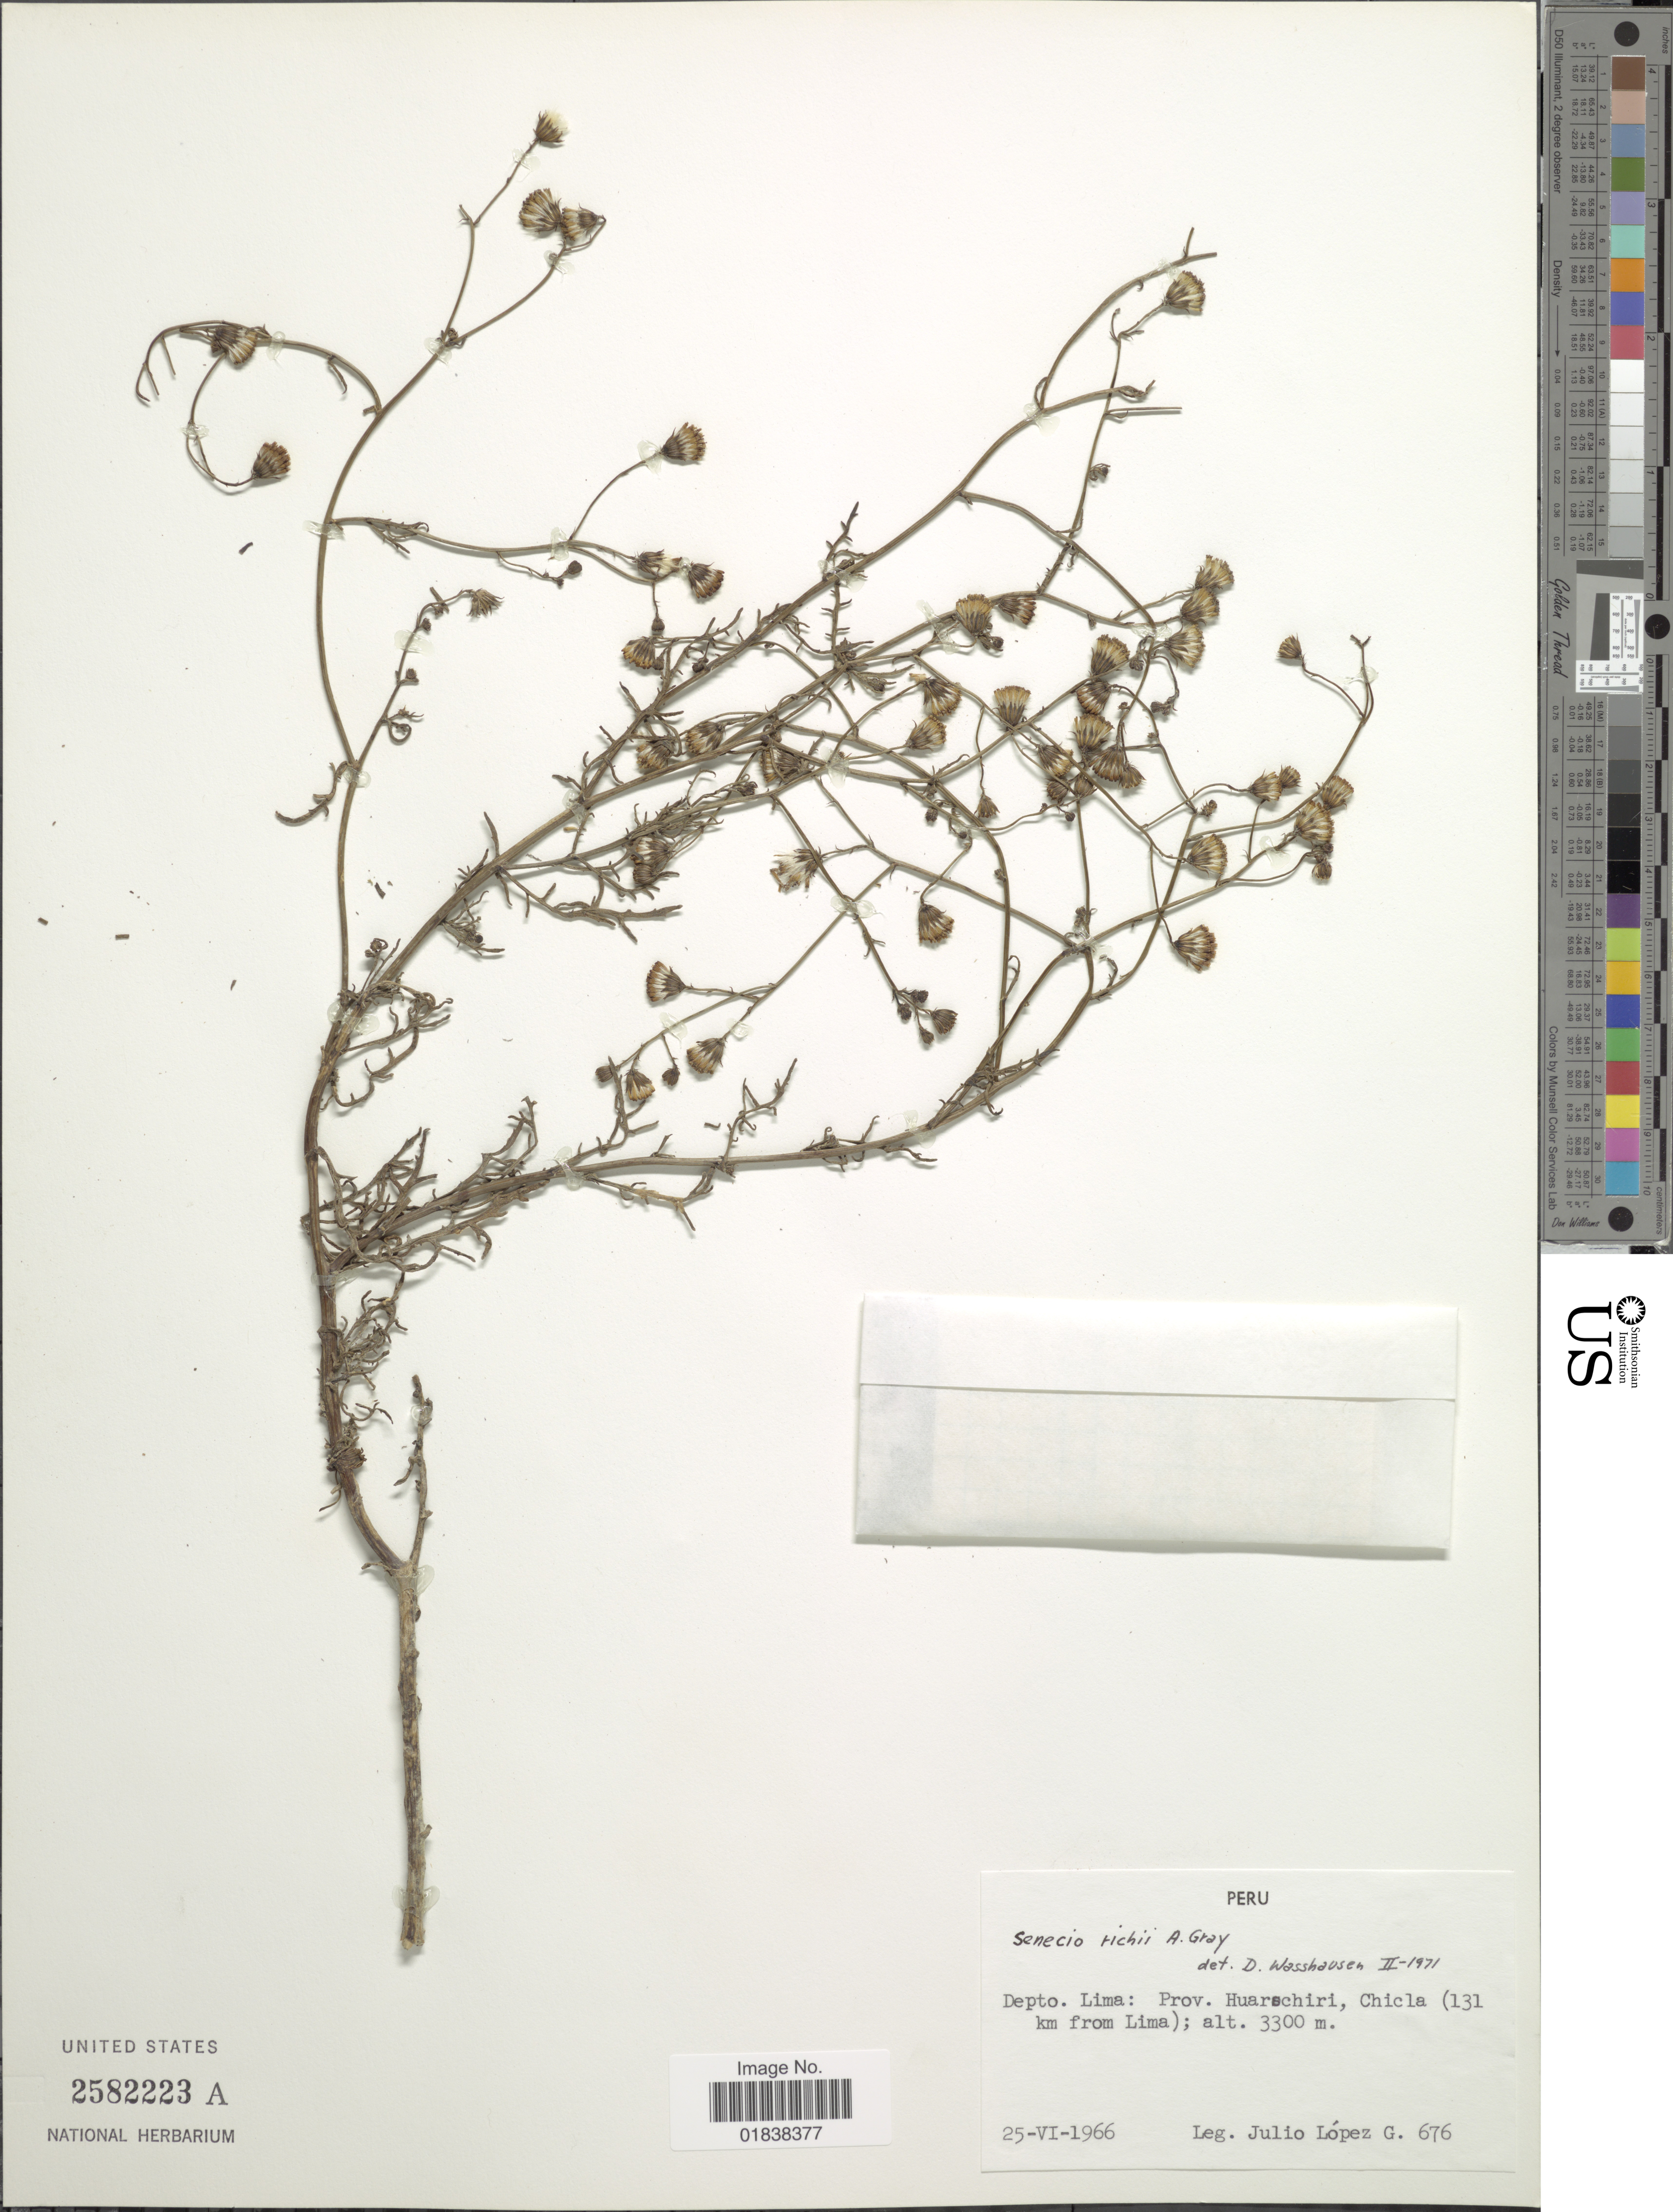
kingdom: Plantae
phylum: Tracheophyta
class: Magnoliopsida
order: Asterales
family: Asteraceae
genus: Senecio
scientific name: Senecio richii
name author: A. Gray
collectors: J. López G.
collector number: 676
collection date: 1966-06-25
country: Peru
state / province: Lima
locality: Chicla (131 km. from Lima), Prov. Huarochirí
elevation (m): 3300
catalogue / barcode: US 2582223A